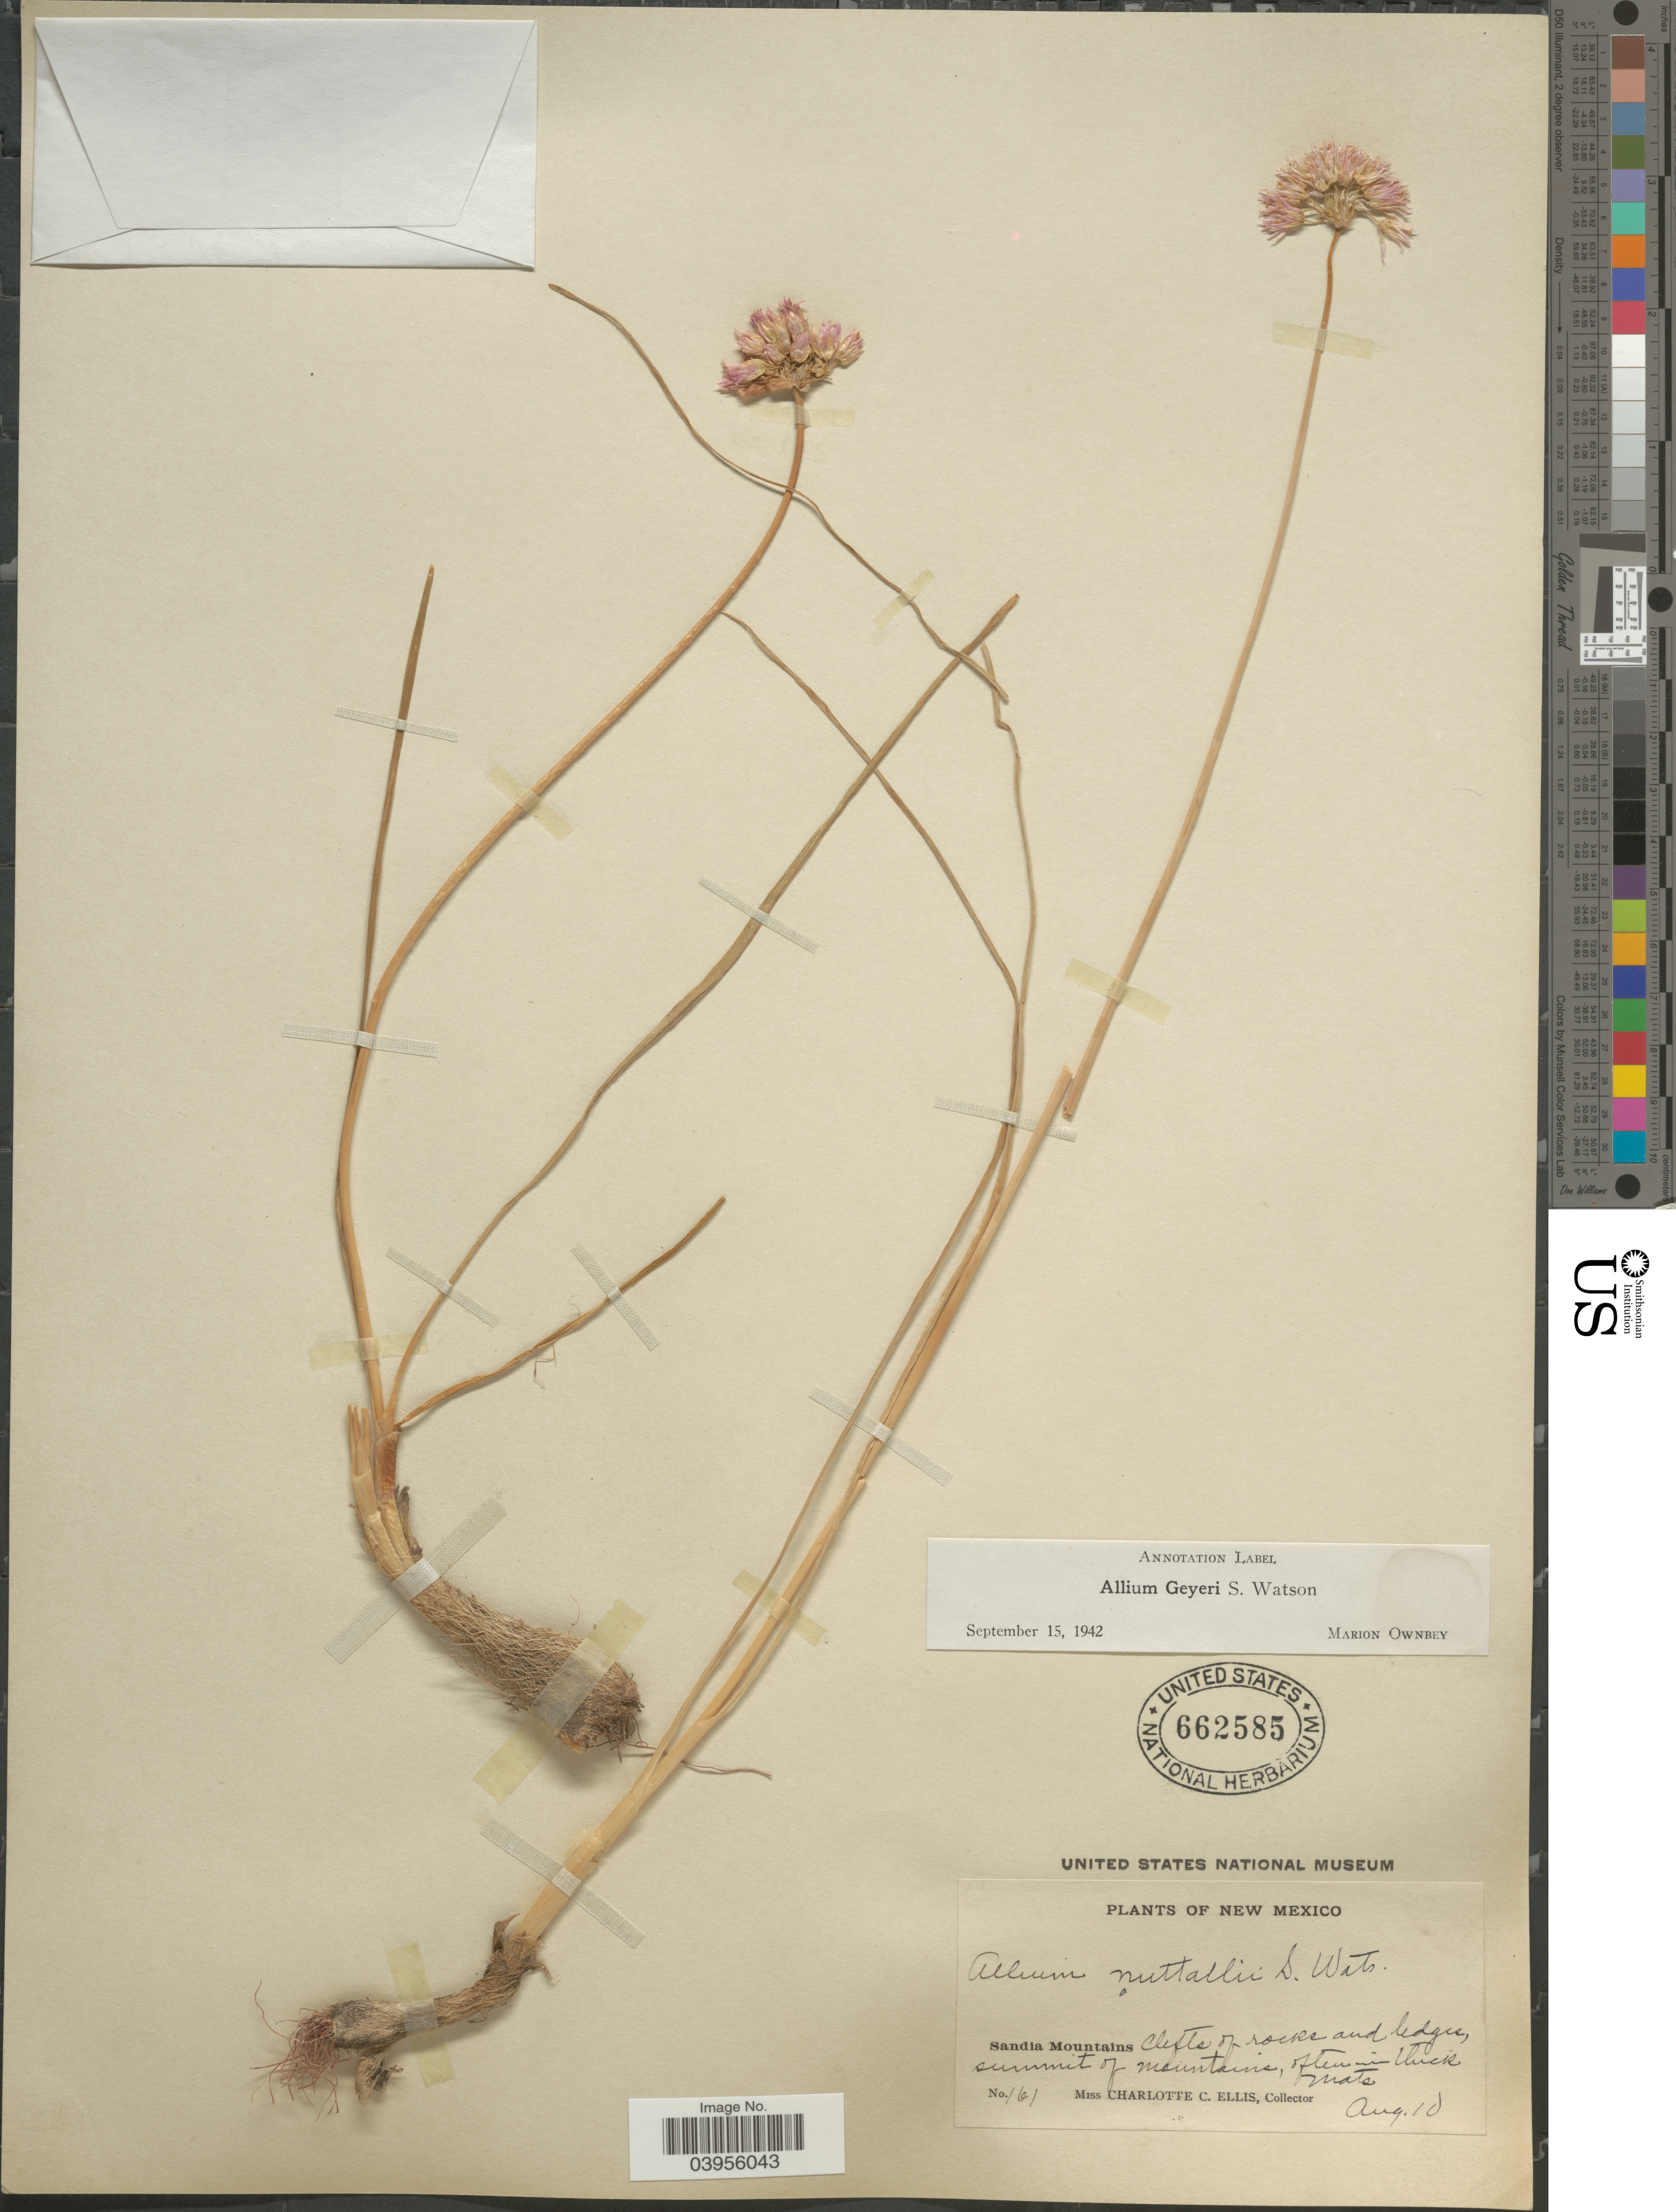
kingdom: Plantae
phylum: Tracheophyta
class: Liliopsida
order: Asparagales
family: Amaryllidaceae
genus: Allium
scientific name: Allium geyeri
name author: S. Watson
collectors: C. C. Ellis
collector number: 161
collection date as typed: Transcribed d/m/y: /8/10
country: United States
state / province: New Mexico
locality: Sandia Mountains.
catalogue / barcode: US 662585